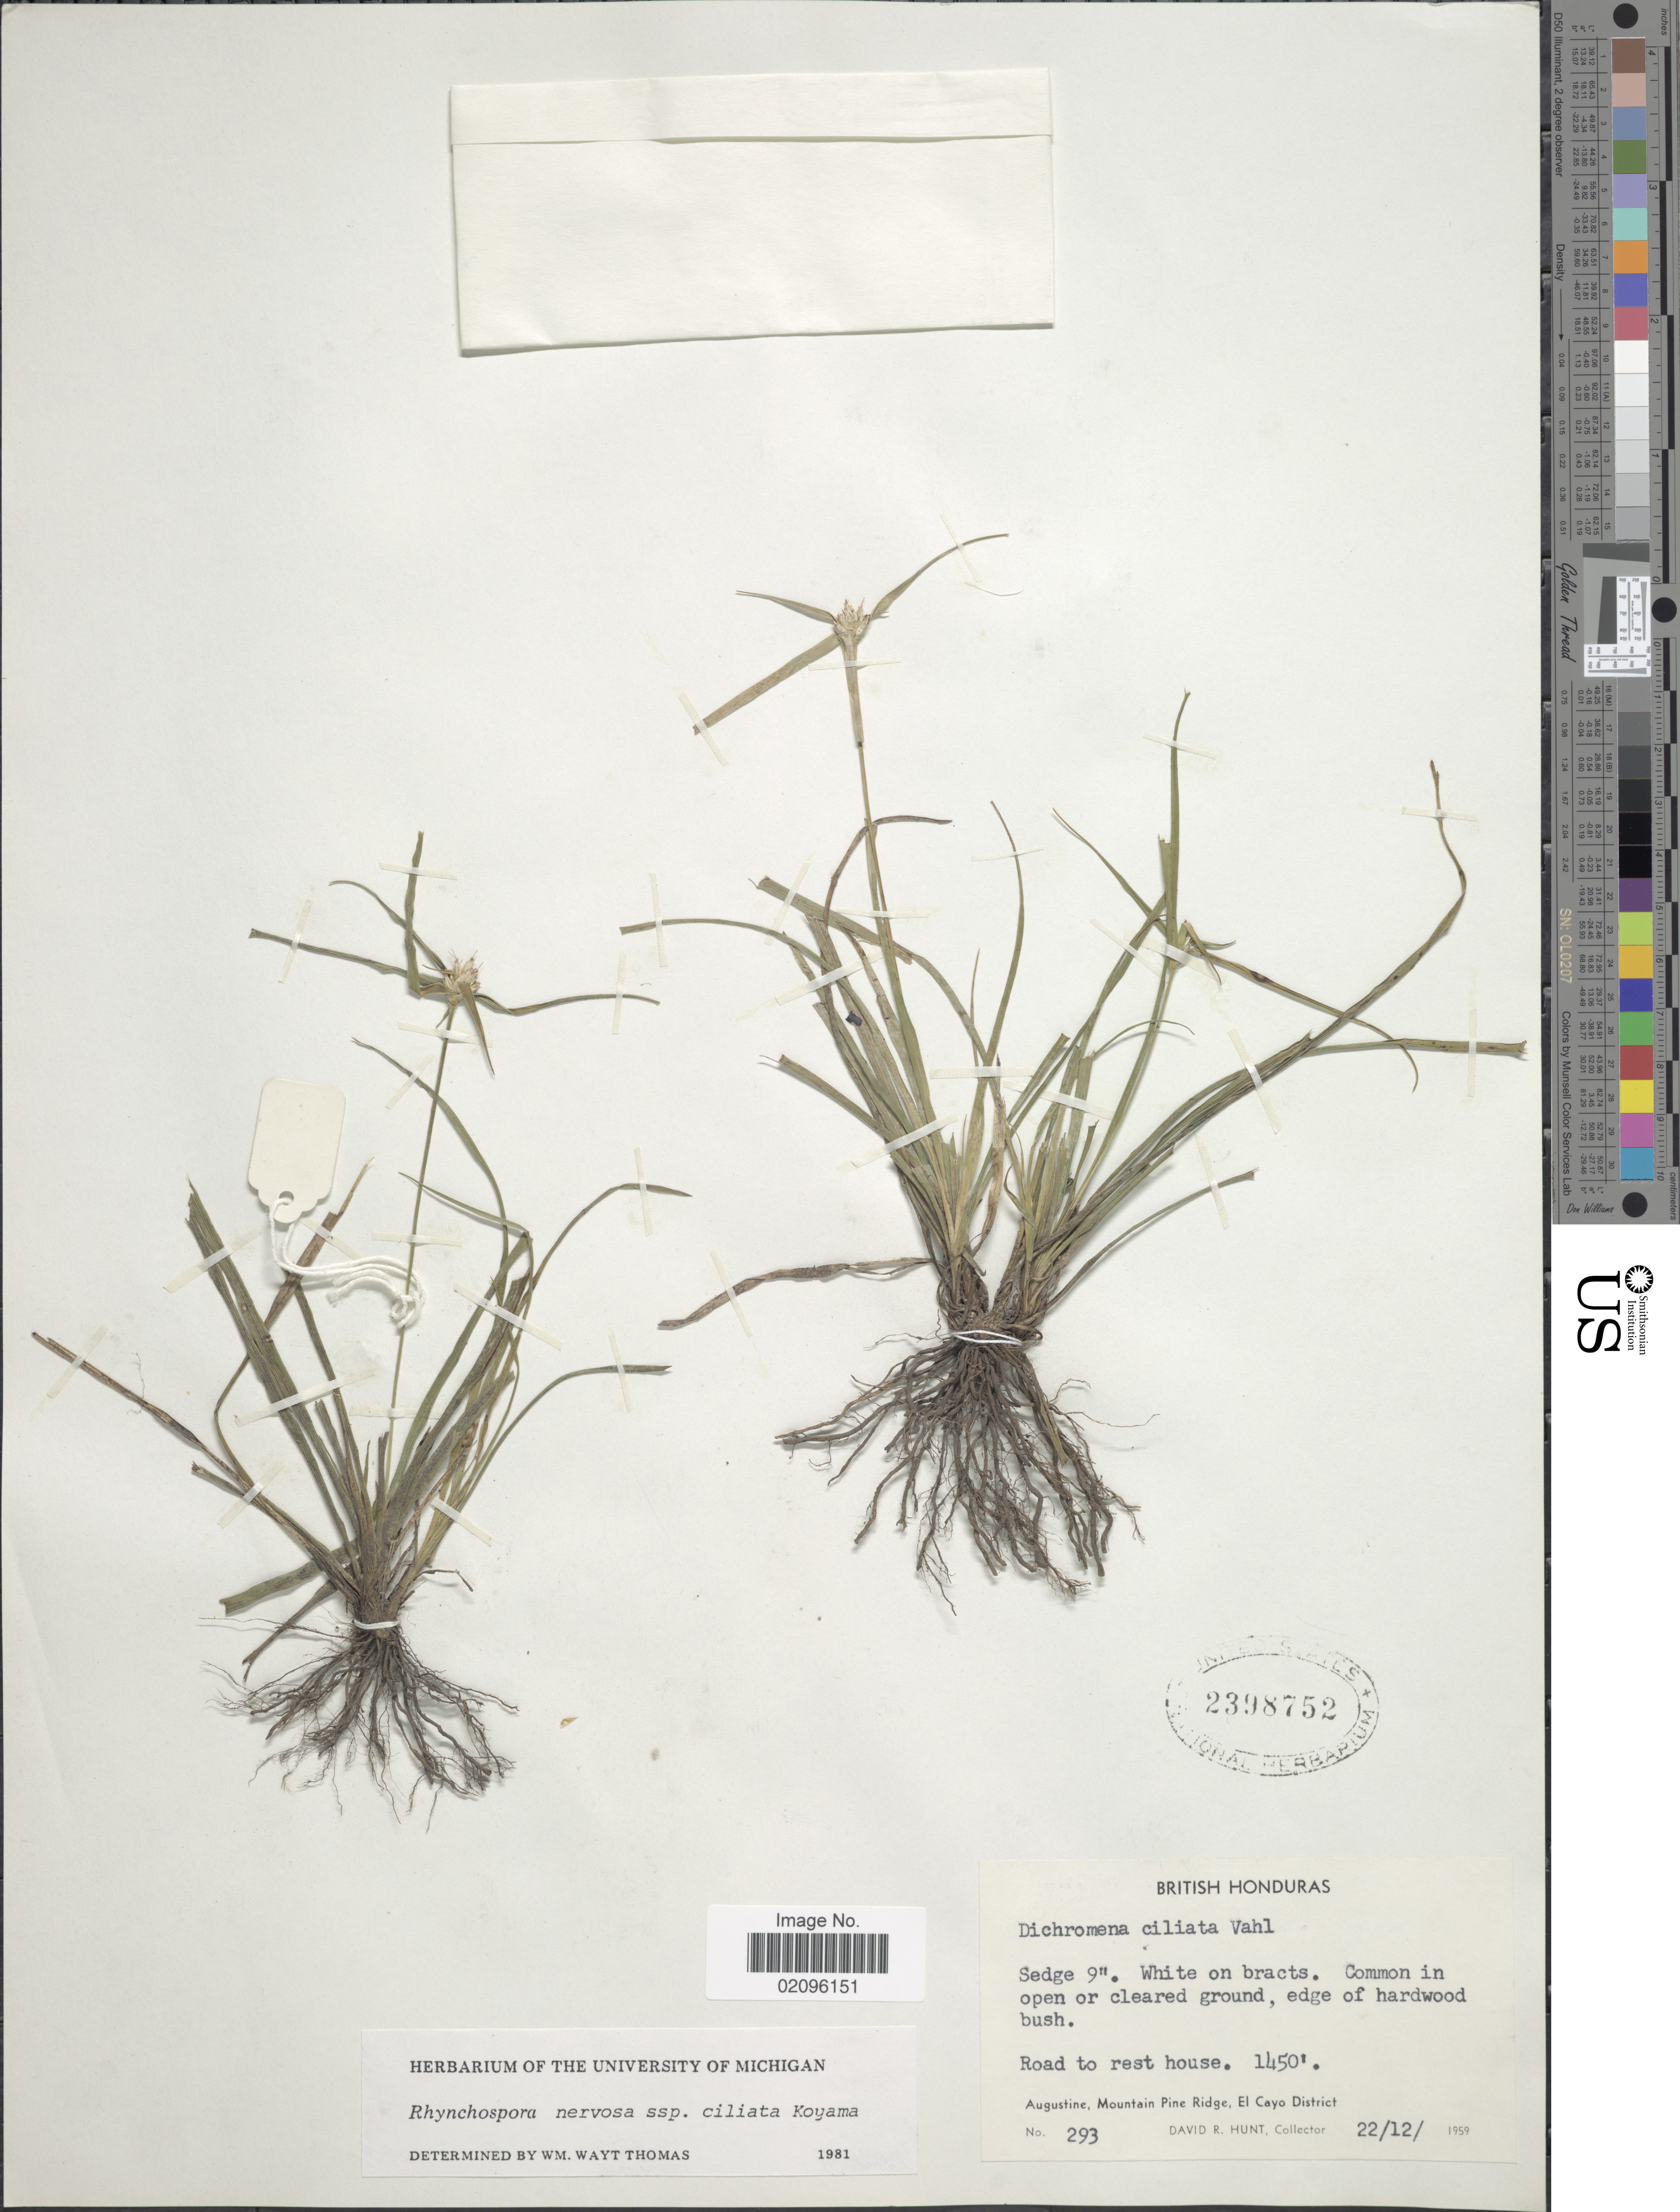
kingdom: Plantae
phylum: Tracheophyta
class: Liliopsida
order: Poales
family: Cyperaceae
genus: Rhynchospora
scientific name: Rhynchospora nervosa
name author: (Vahl) Boeckeler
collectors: D. R. Hunt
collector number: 293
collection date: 1959-12-22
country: Belize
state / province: Cayo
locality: British Honduras, Road to rest hoise, Augustine, Mountain Pine Ridge, El Cayo District.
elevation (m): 442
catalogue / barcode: US 2398752